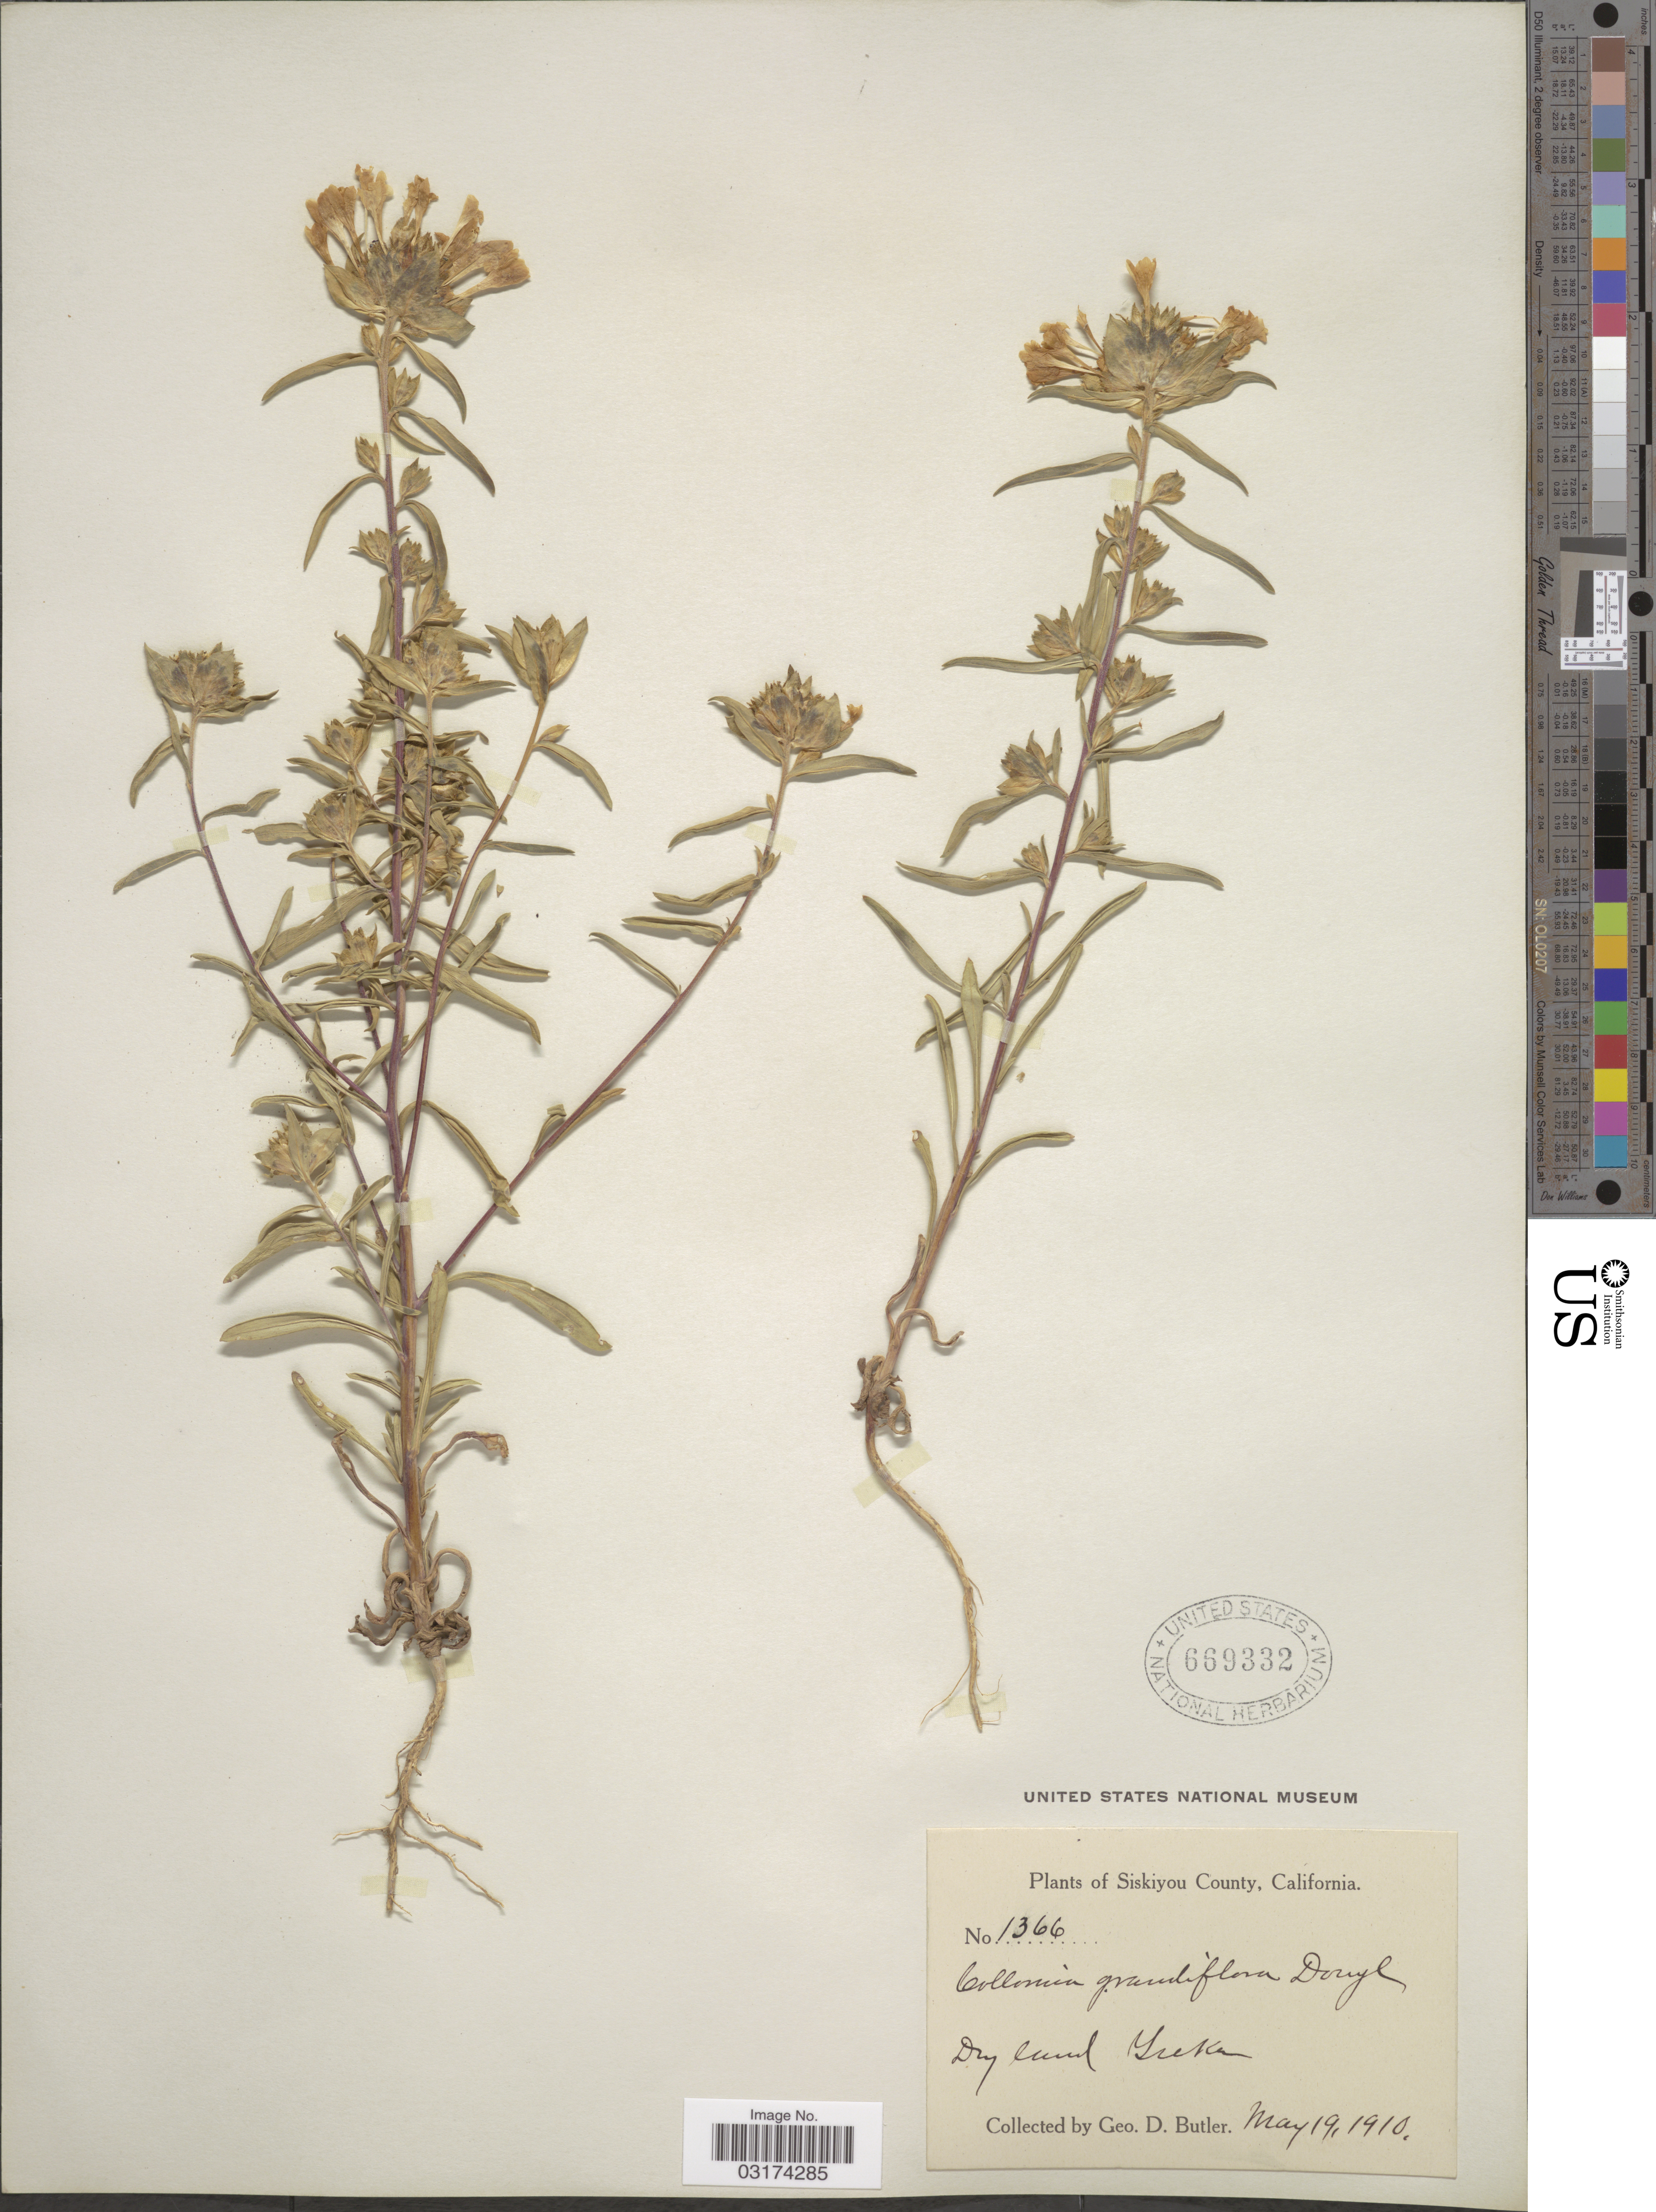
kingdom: Plantae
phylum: Tracheophyta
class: Magnoliopsida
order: Ericales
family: Polemoniaceae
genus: Collomia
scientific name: Collomia grandiflora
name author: Douglas ex Lindl.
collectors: G. D. Butler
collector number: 1366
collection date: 1910-05-19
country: United States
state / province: California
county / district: Siskiyou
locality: Siskiyou County. Dry land Yreka.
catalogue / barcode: US 669332